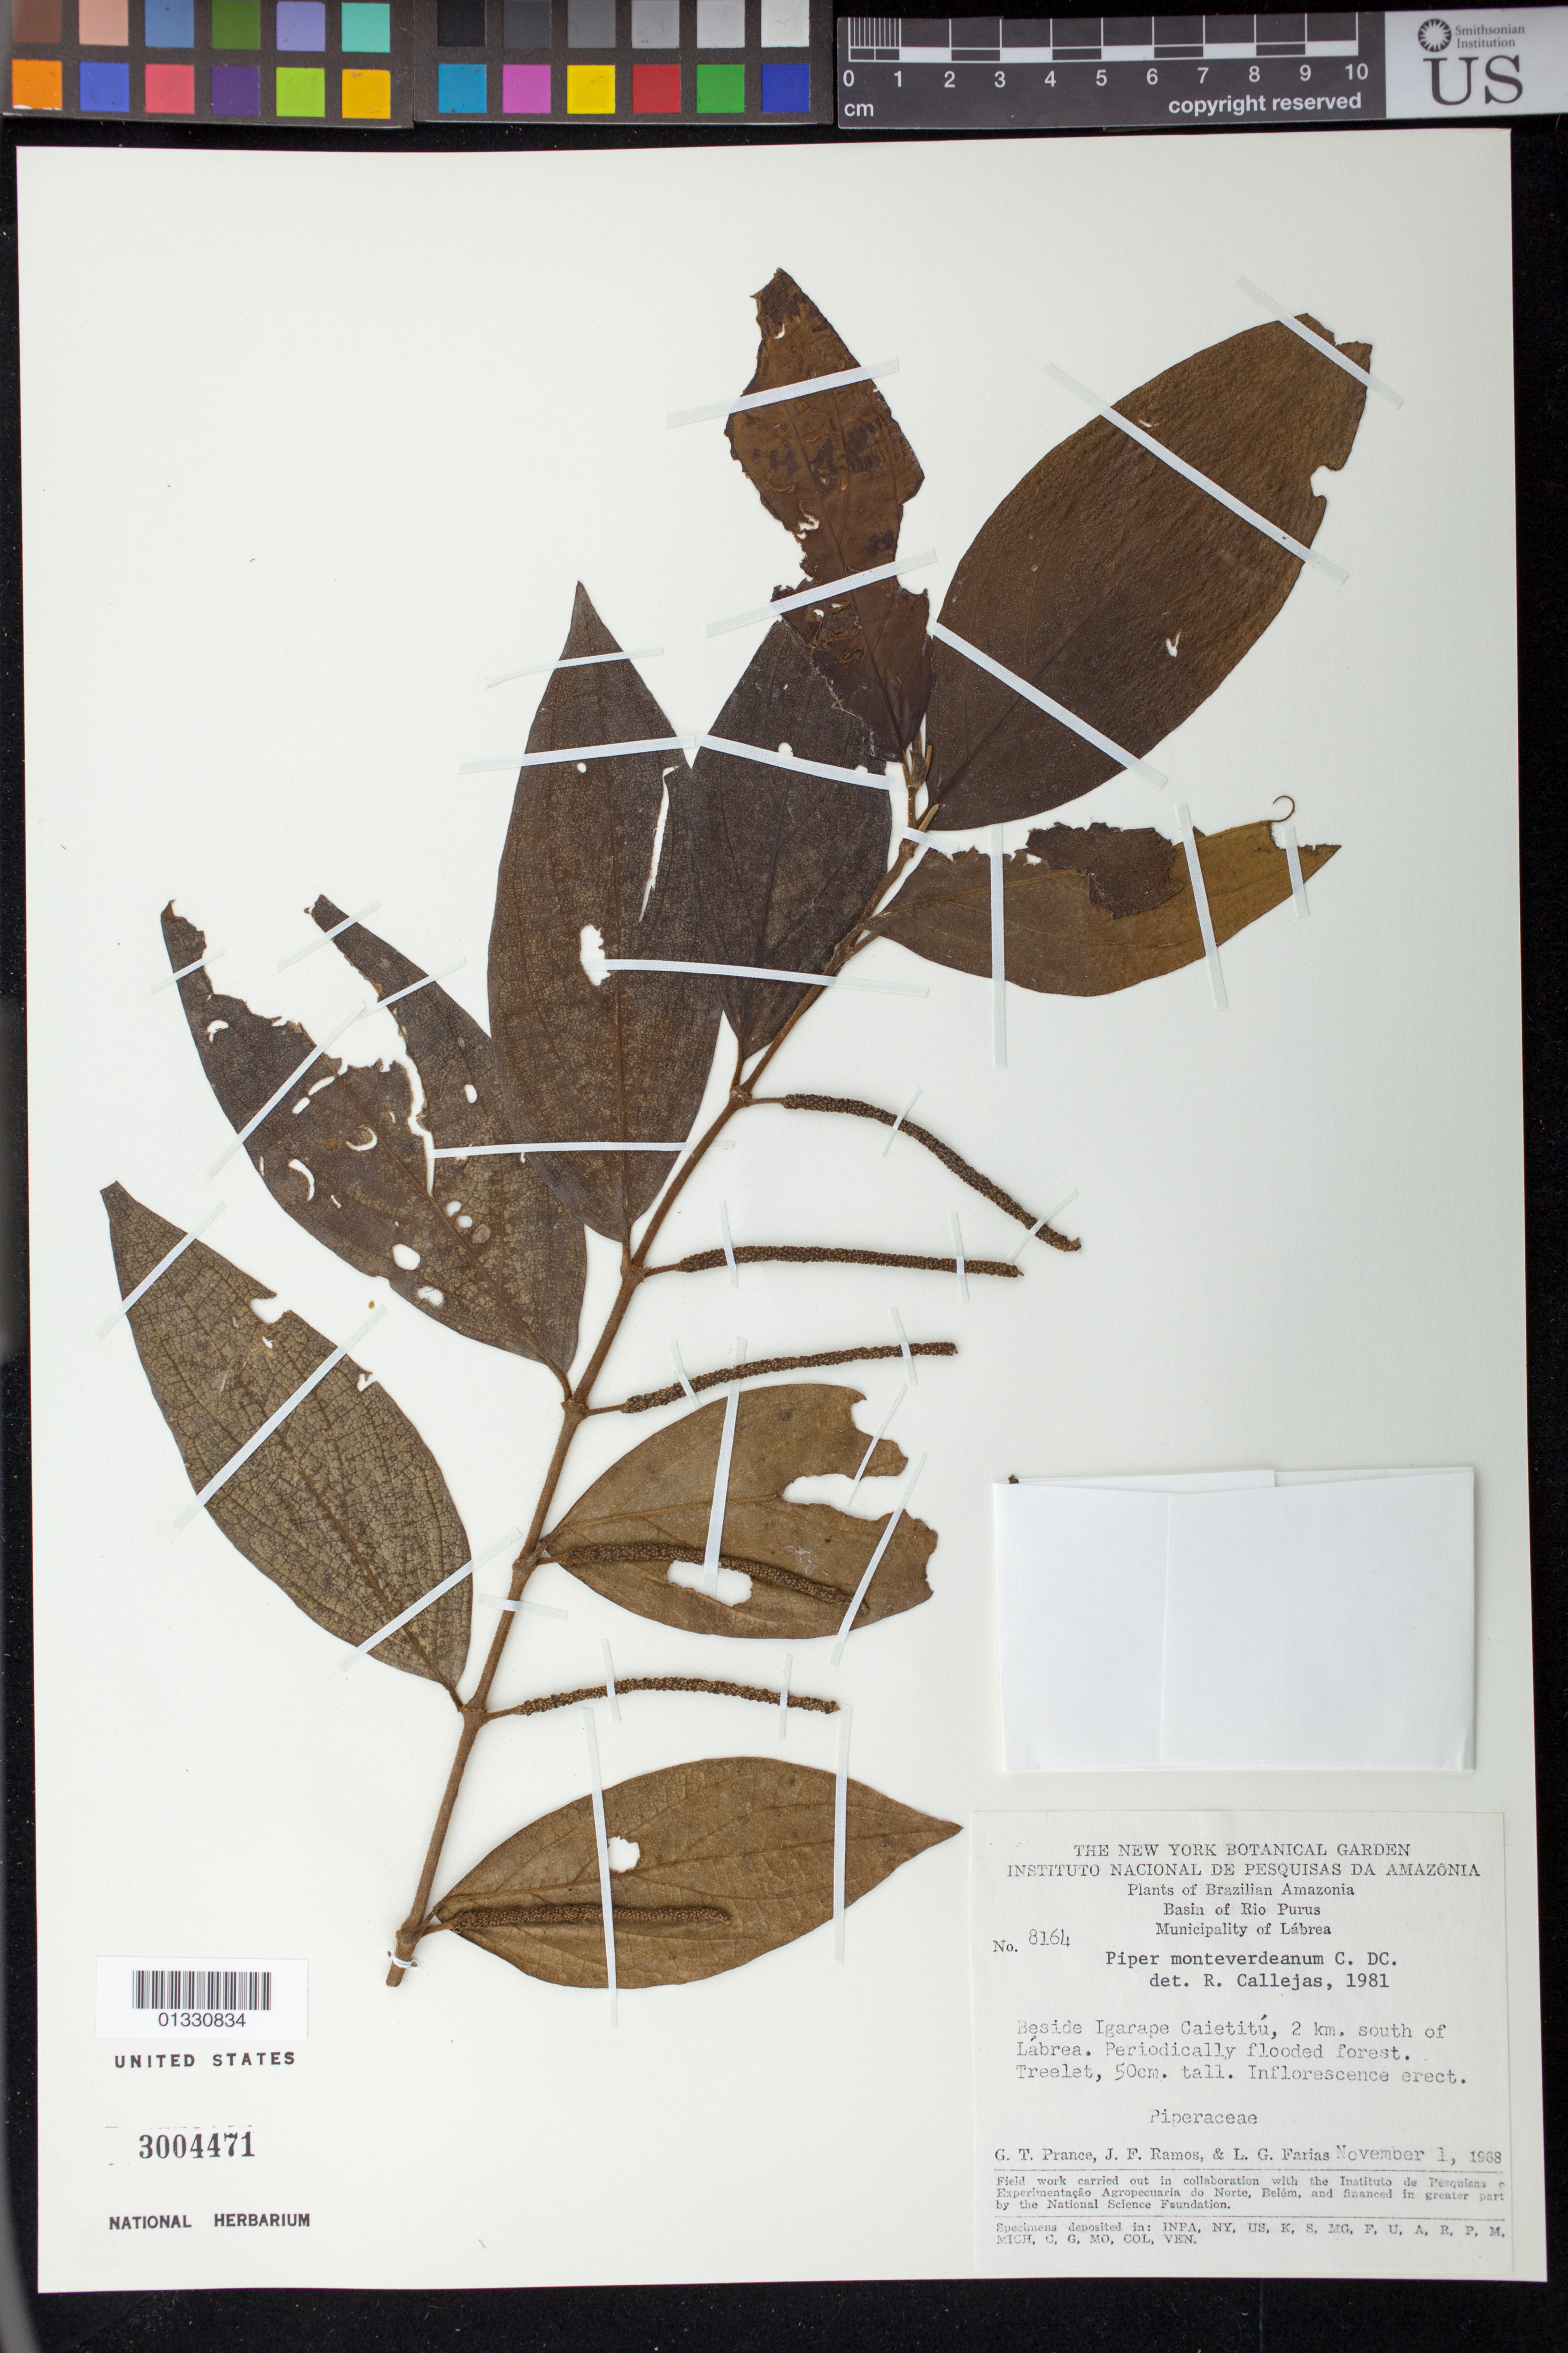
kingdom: Plantae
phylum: Tracheophyta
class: Magnoliopsida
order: Piperales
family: Piperaceae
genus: Piper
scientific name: Piper monteverdeanum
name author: C. DC.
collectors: G. T. Prance, J. F. Ramos & L. G. Farias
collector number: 8164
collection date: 1968-11-01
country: Brazil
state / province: Amazonas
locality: Beside Igarapé Caietitú, 2km south of Lábrea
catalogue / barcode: US 3004471